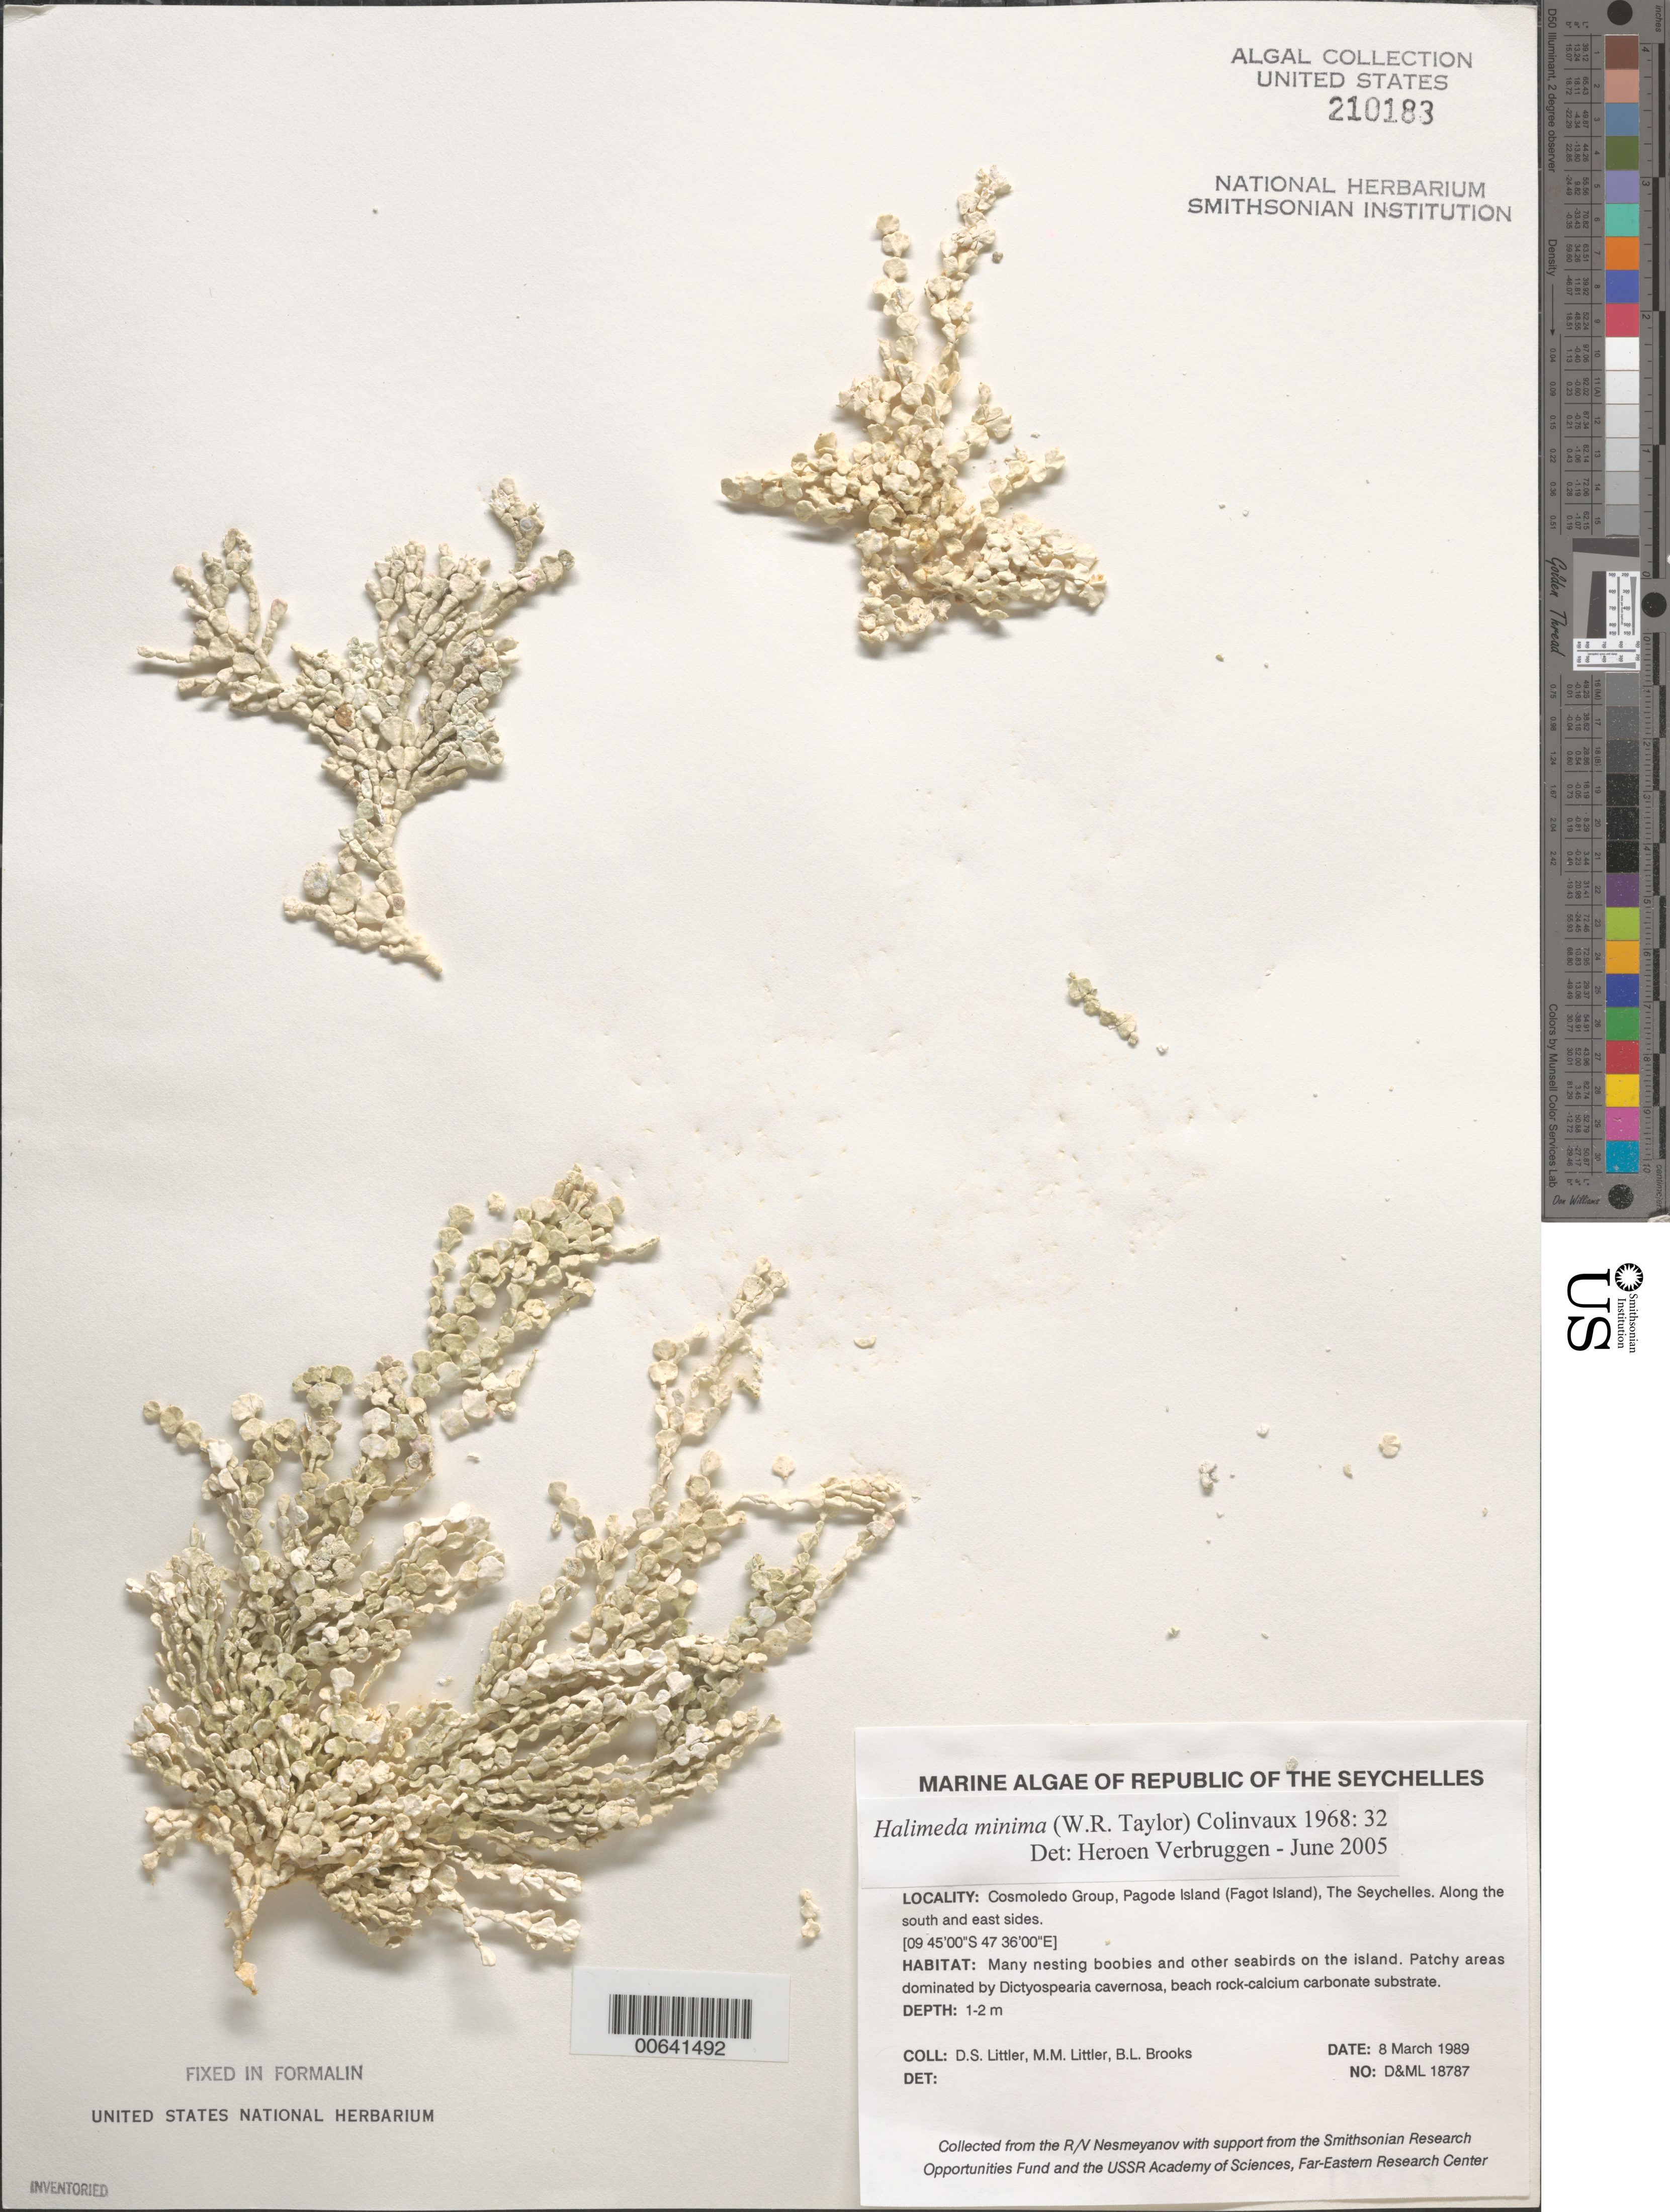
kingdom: Plantae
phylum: Chlorophyta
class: Ulvophyceae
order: Bryopsidales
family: Halimedaceae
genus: Halimeda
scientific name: Halimeda minima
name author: (W.R. Taylor) Hillis-Colinvaux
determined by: Verbruggen, H.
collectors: D. S. Littler, M. M. Littler & B. Brooks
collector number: D&ML 18787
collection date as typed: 08 Mar 1989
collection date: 1989-03-08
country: Seychelles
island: Cosmoledo Atoll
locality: Pagode [Fagot] Islet, Along the south and east sides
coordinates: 09 45'00"S, 47 36'00"E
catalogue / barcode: US 210183